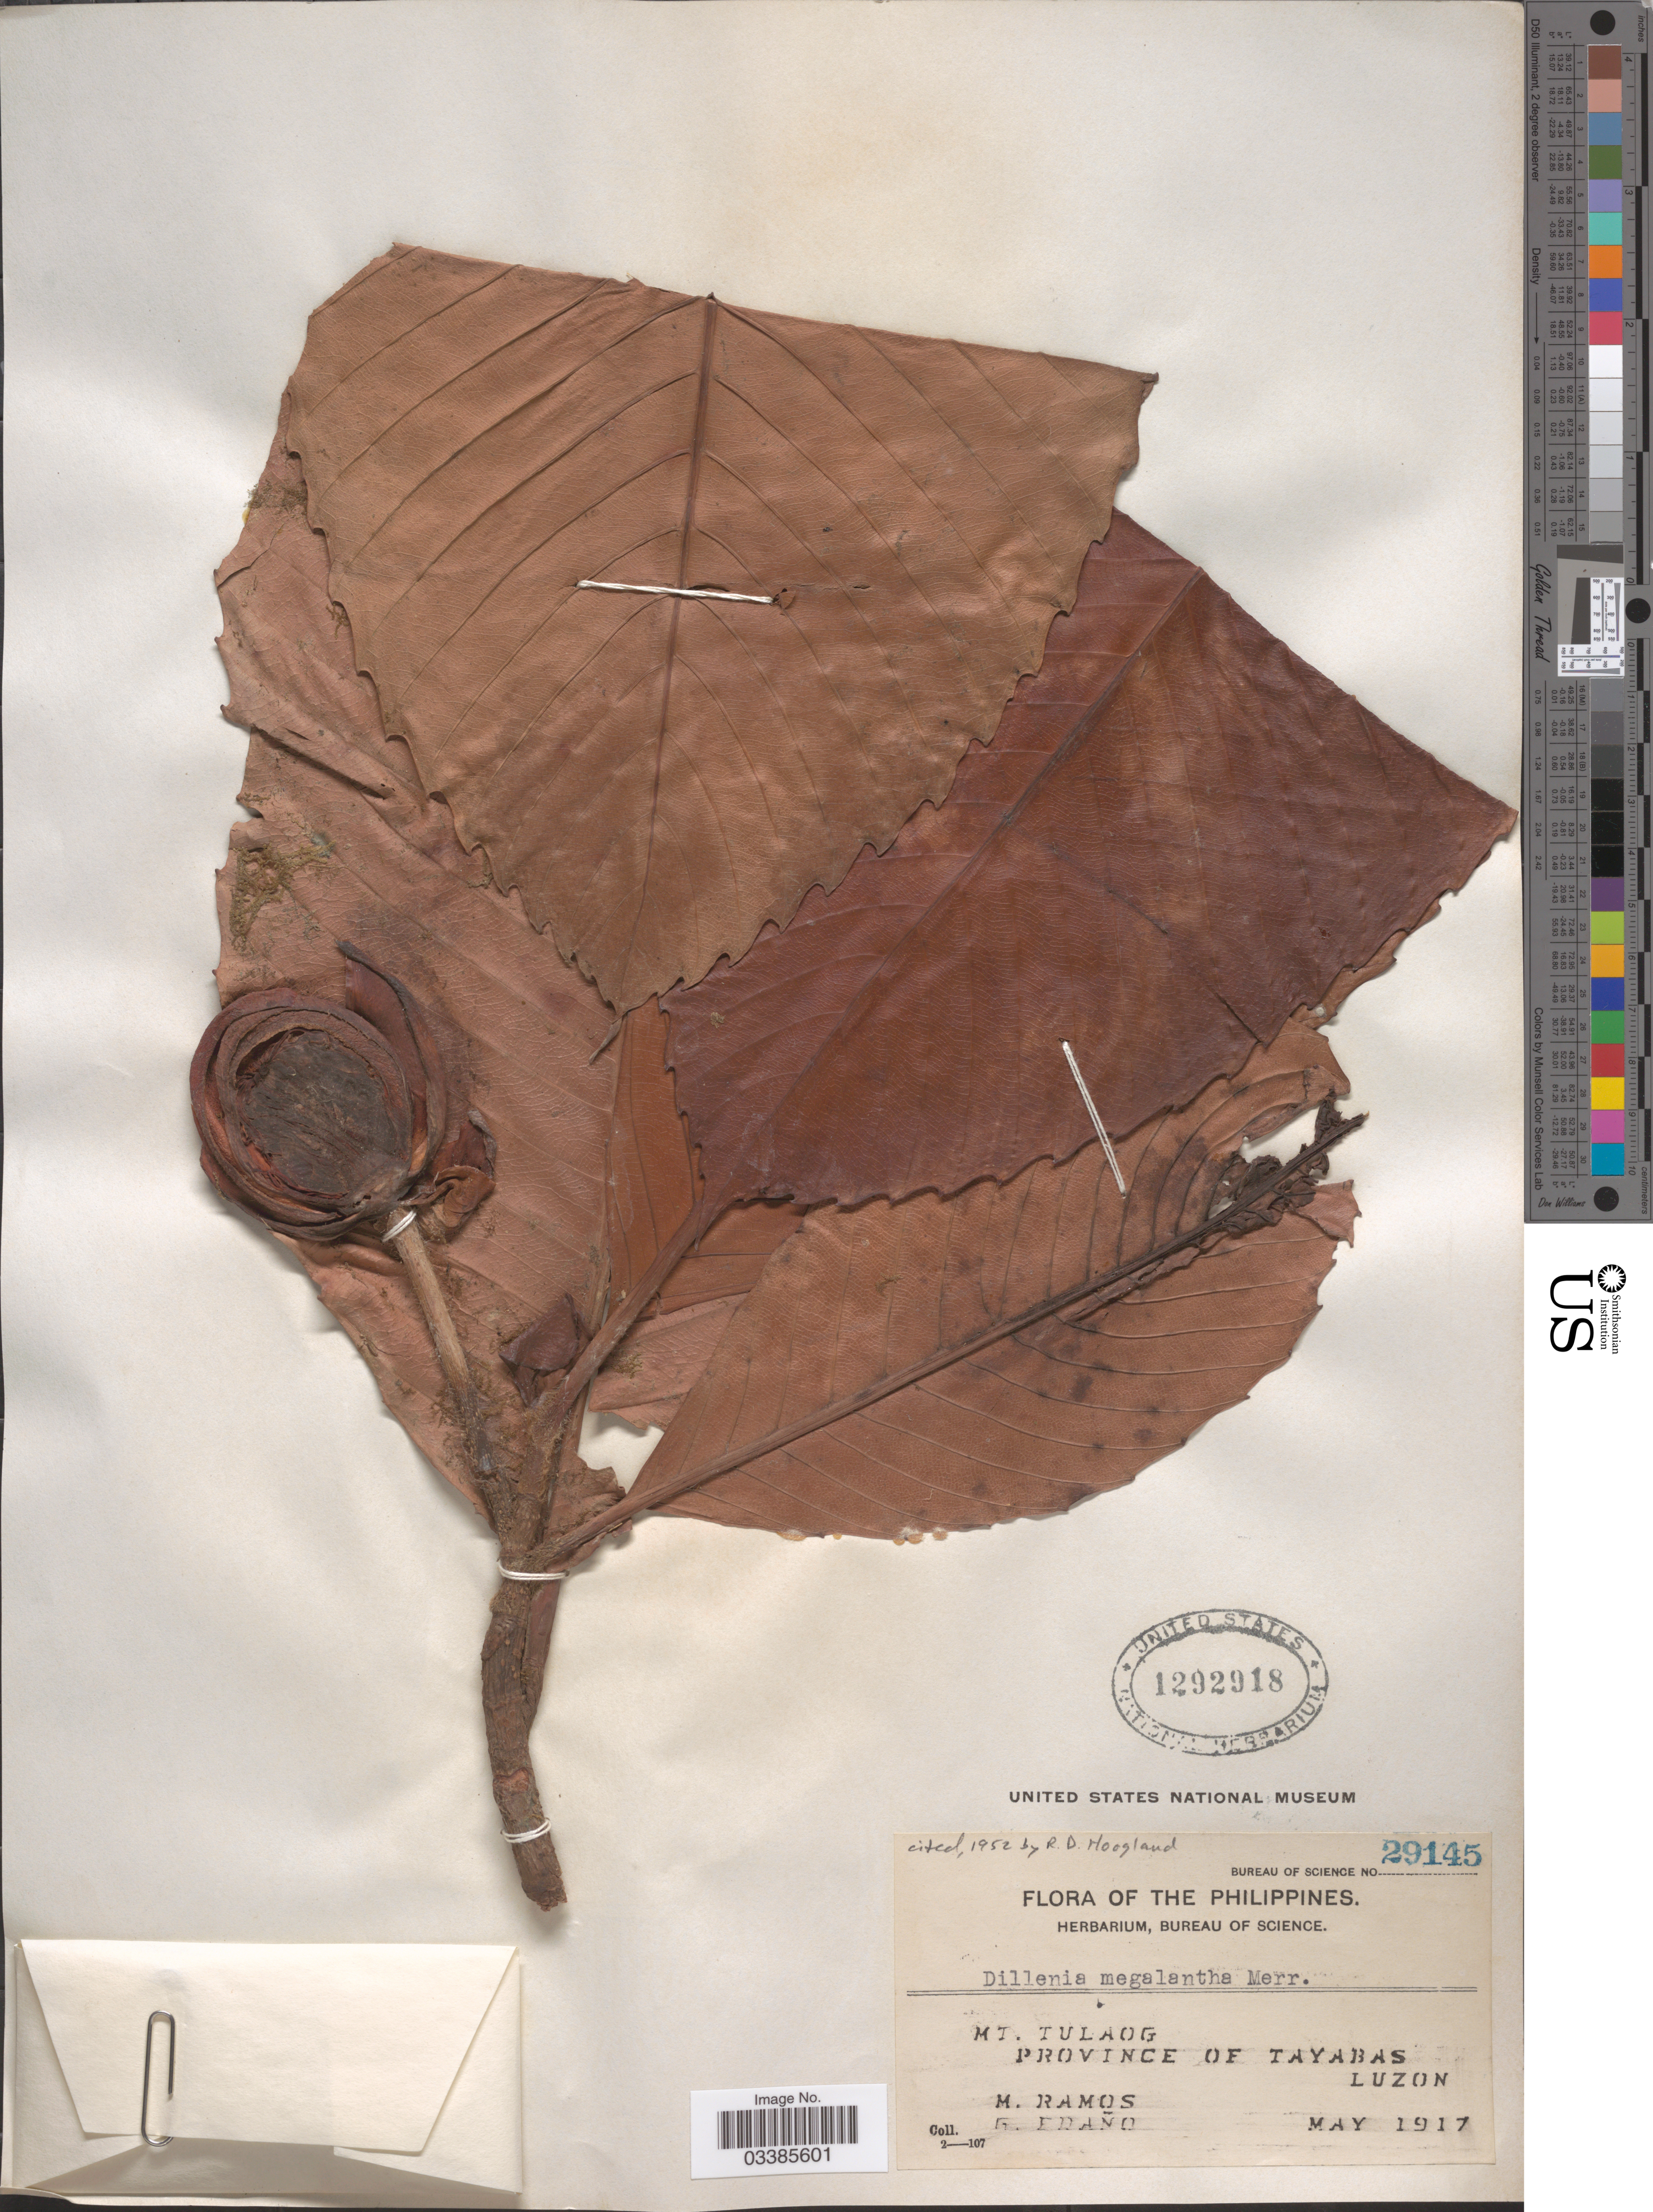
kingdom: Plantae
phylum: Tracheophyta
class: Magnoliopsida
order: Dilleniales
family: Dilleniaceae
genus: Dillenia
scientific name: Dillenia megalantha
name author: Merr.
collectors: M. Ramos & G. Edaño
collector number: Bureau of Science 29145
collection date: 1917-05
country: Philippines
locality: Mt. Tulaog. Province of Tayabas. Luzon.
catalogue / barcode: US 1292918